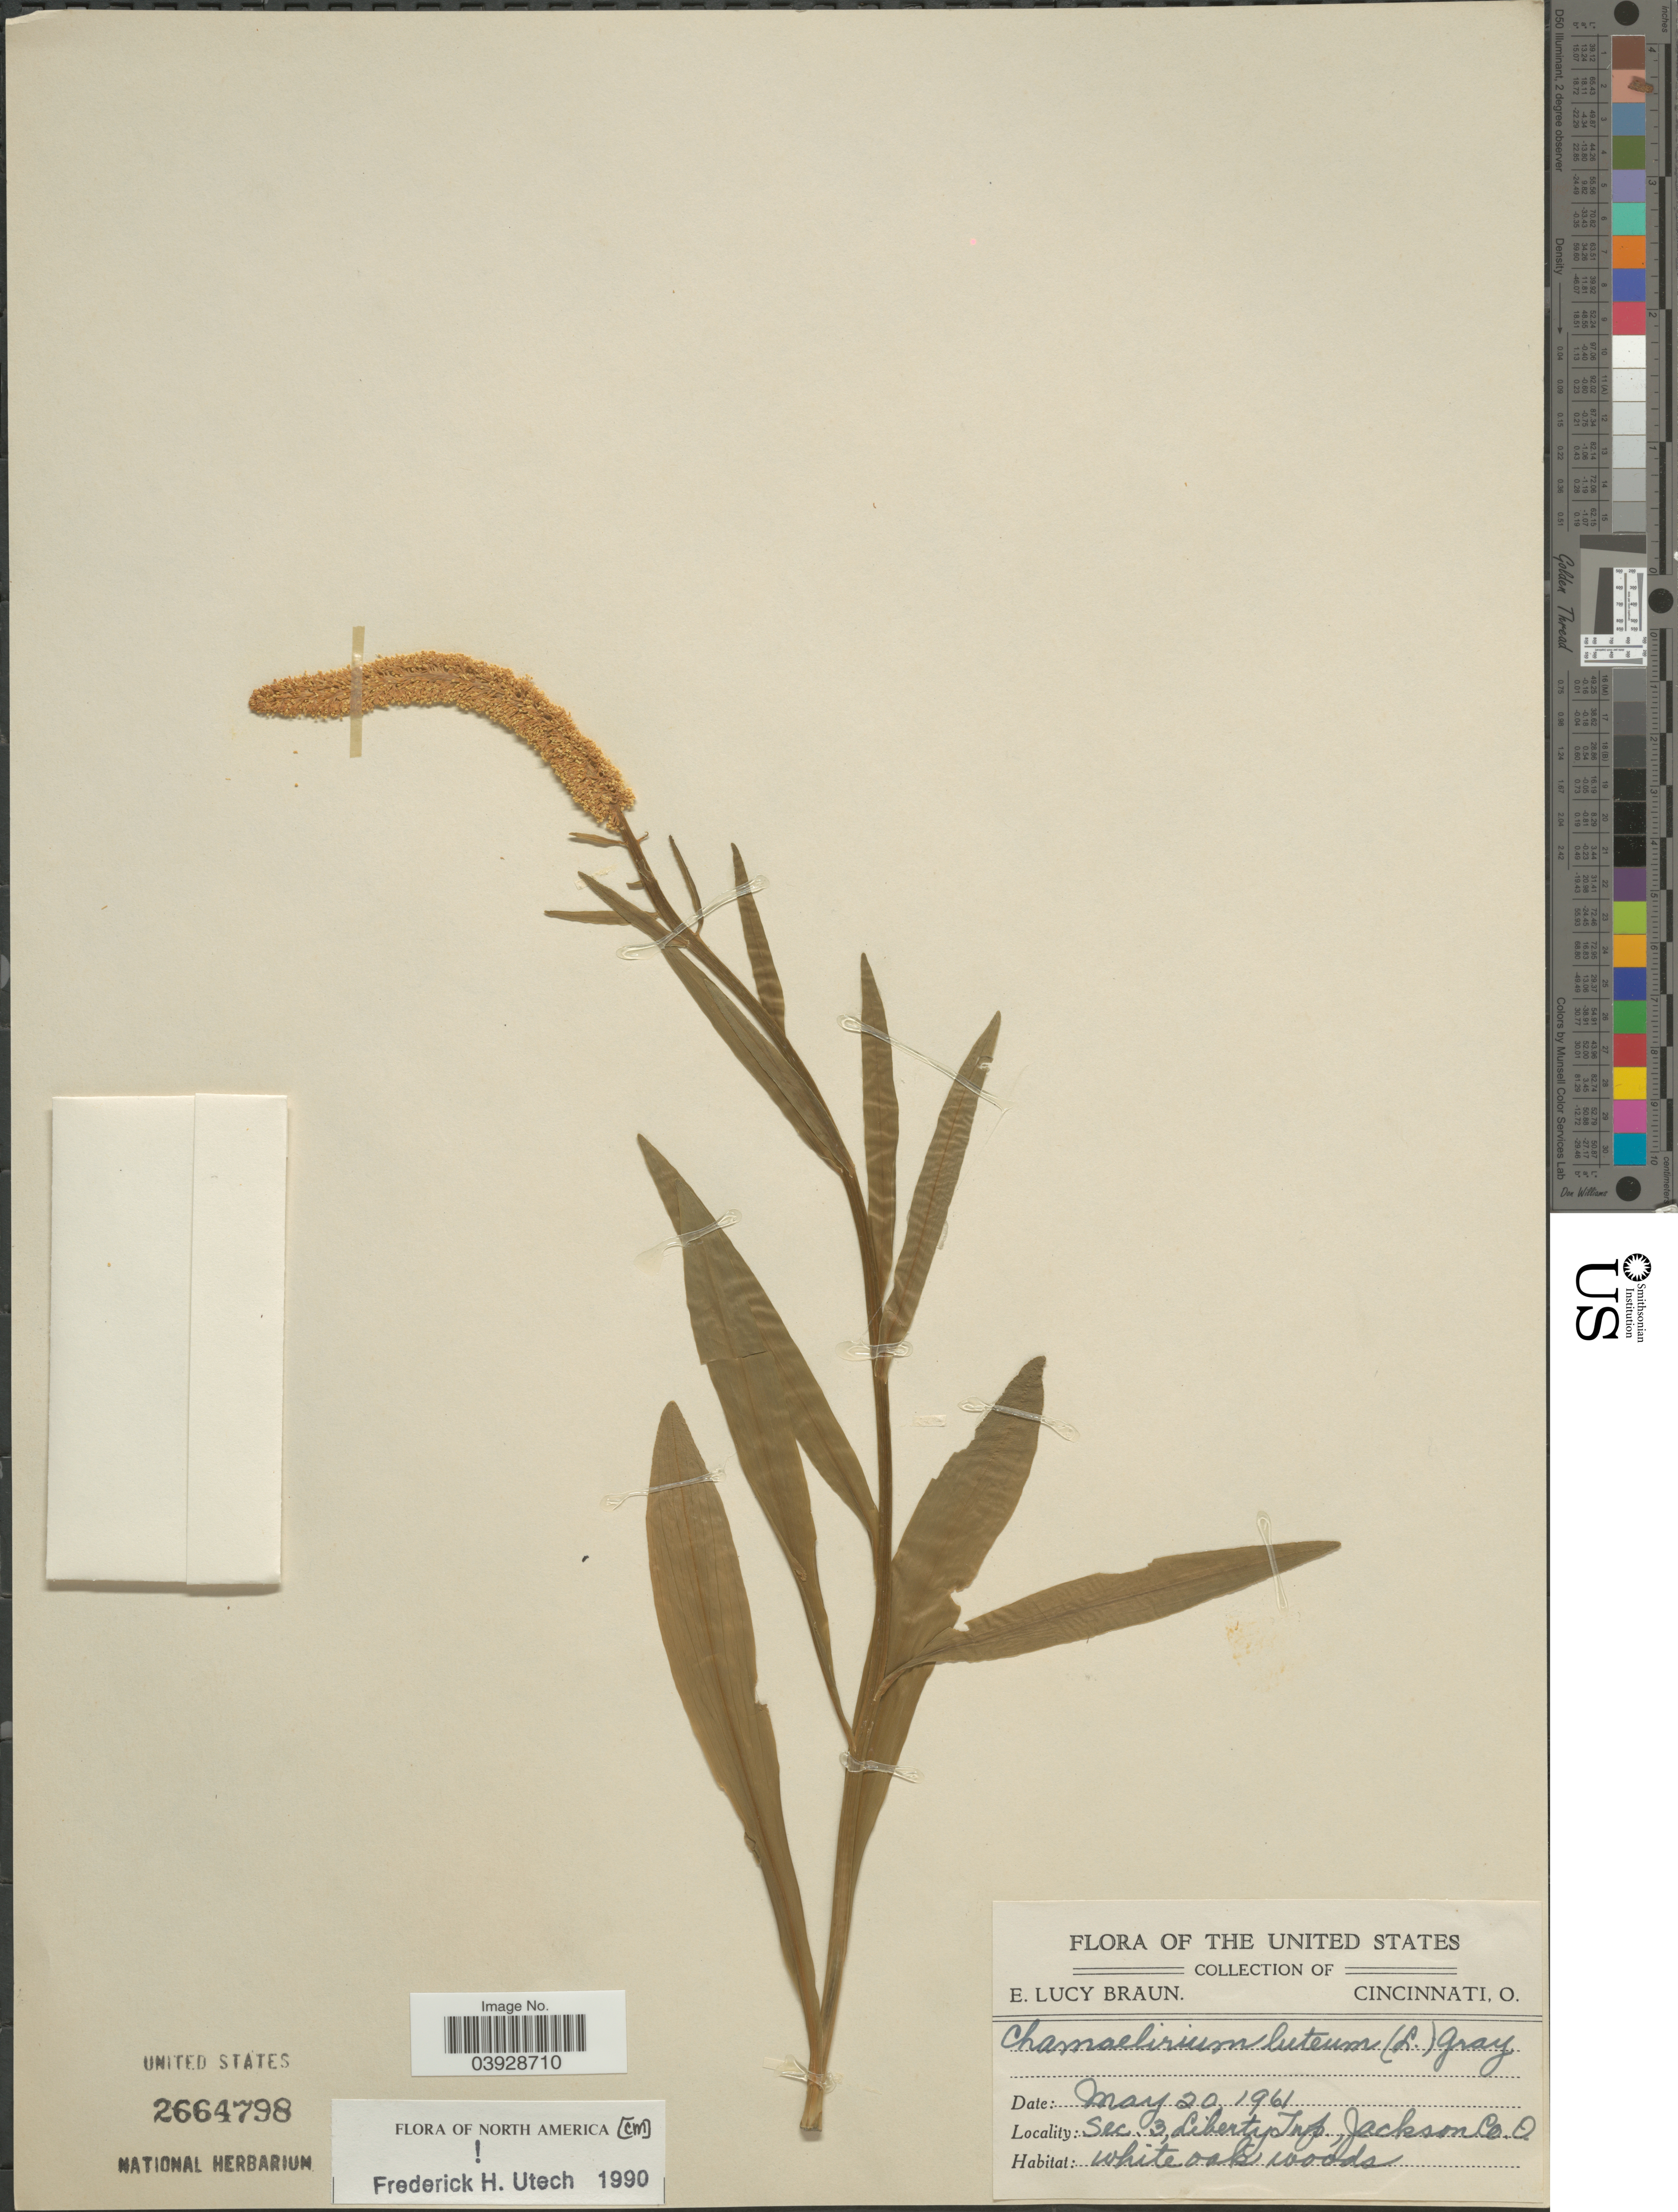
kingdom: Plantae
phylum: Tracheophyta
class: Liliopsida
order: Liliales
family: Melanthiaceae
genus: Chamaelirium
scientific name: Chamaelirium luteum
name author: (L.) A. Gray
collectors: E. L. Braun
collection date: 1961-05-20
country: United States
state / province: Ohio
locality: Sec. 3 Libertys Inp, Jackson Co.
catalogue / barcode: US 2664798